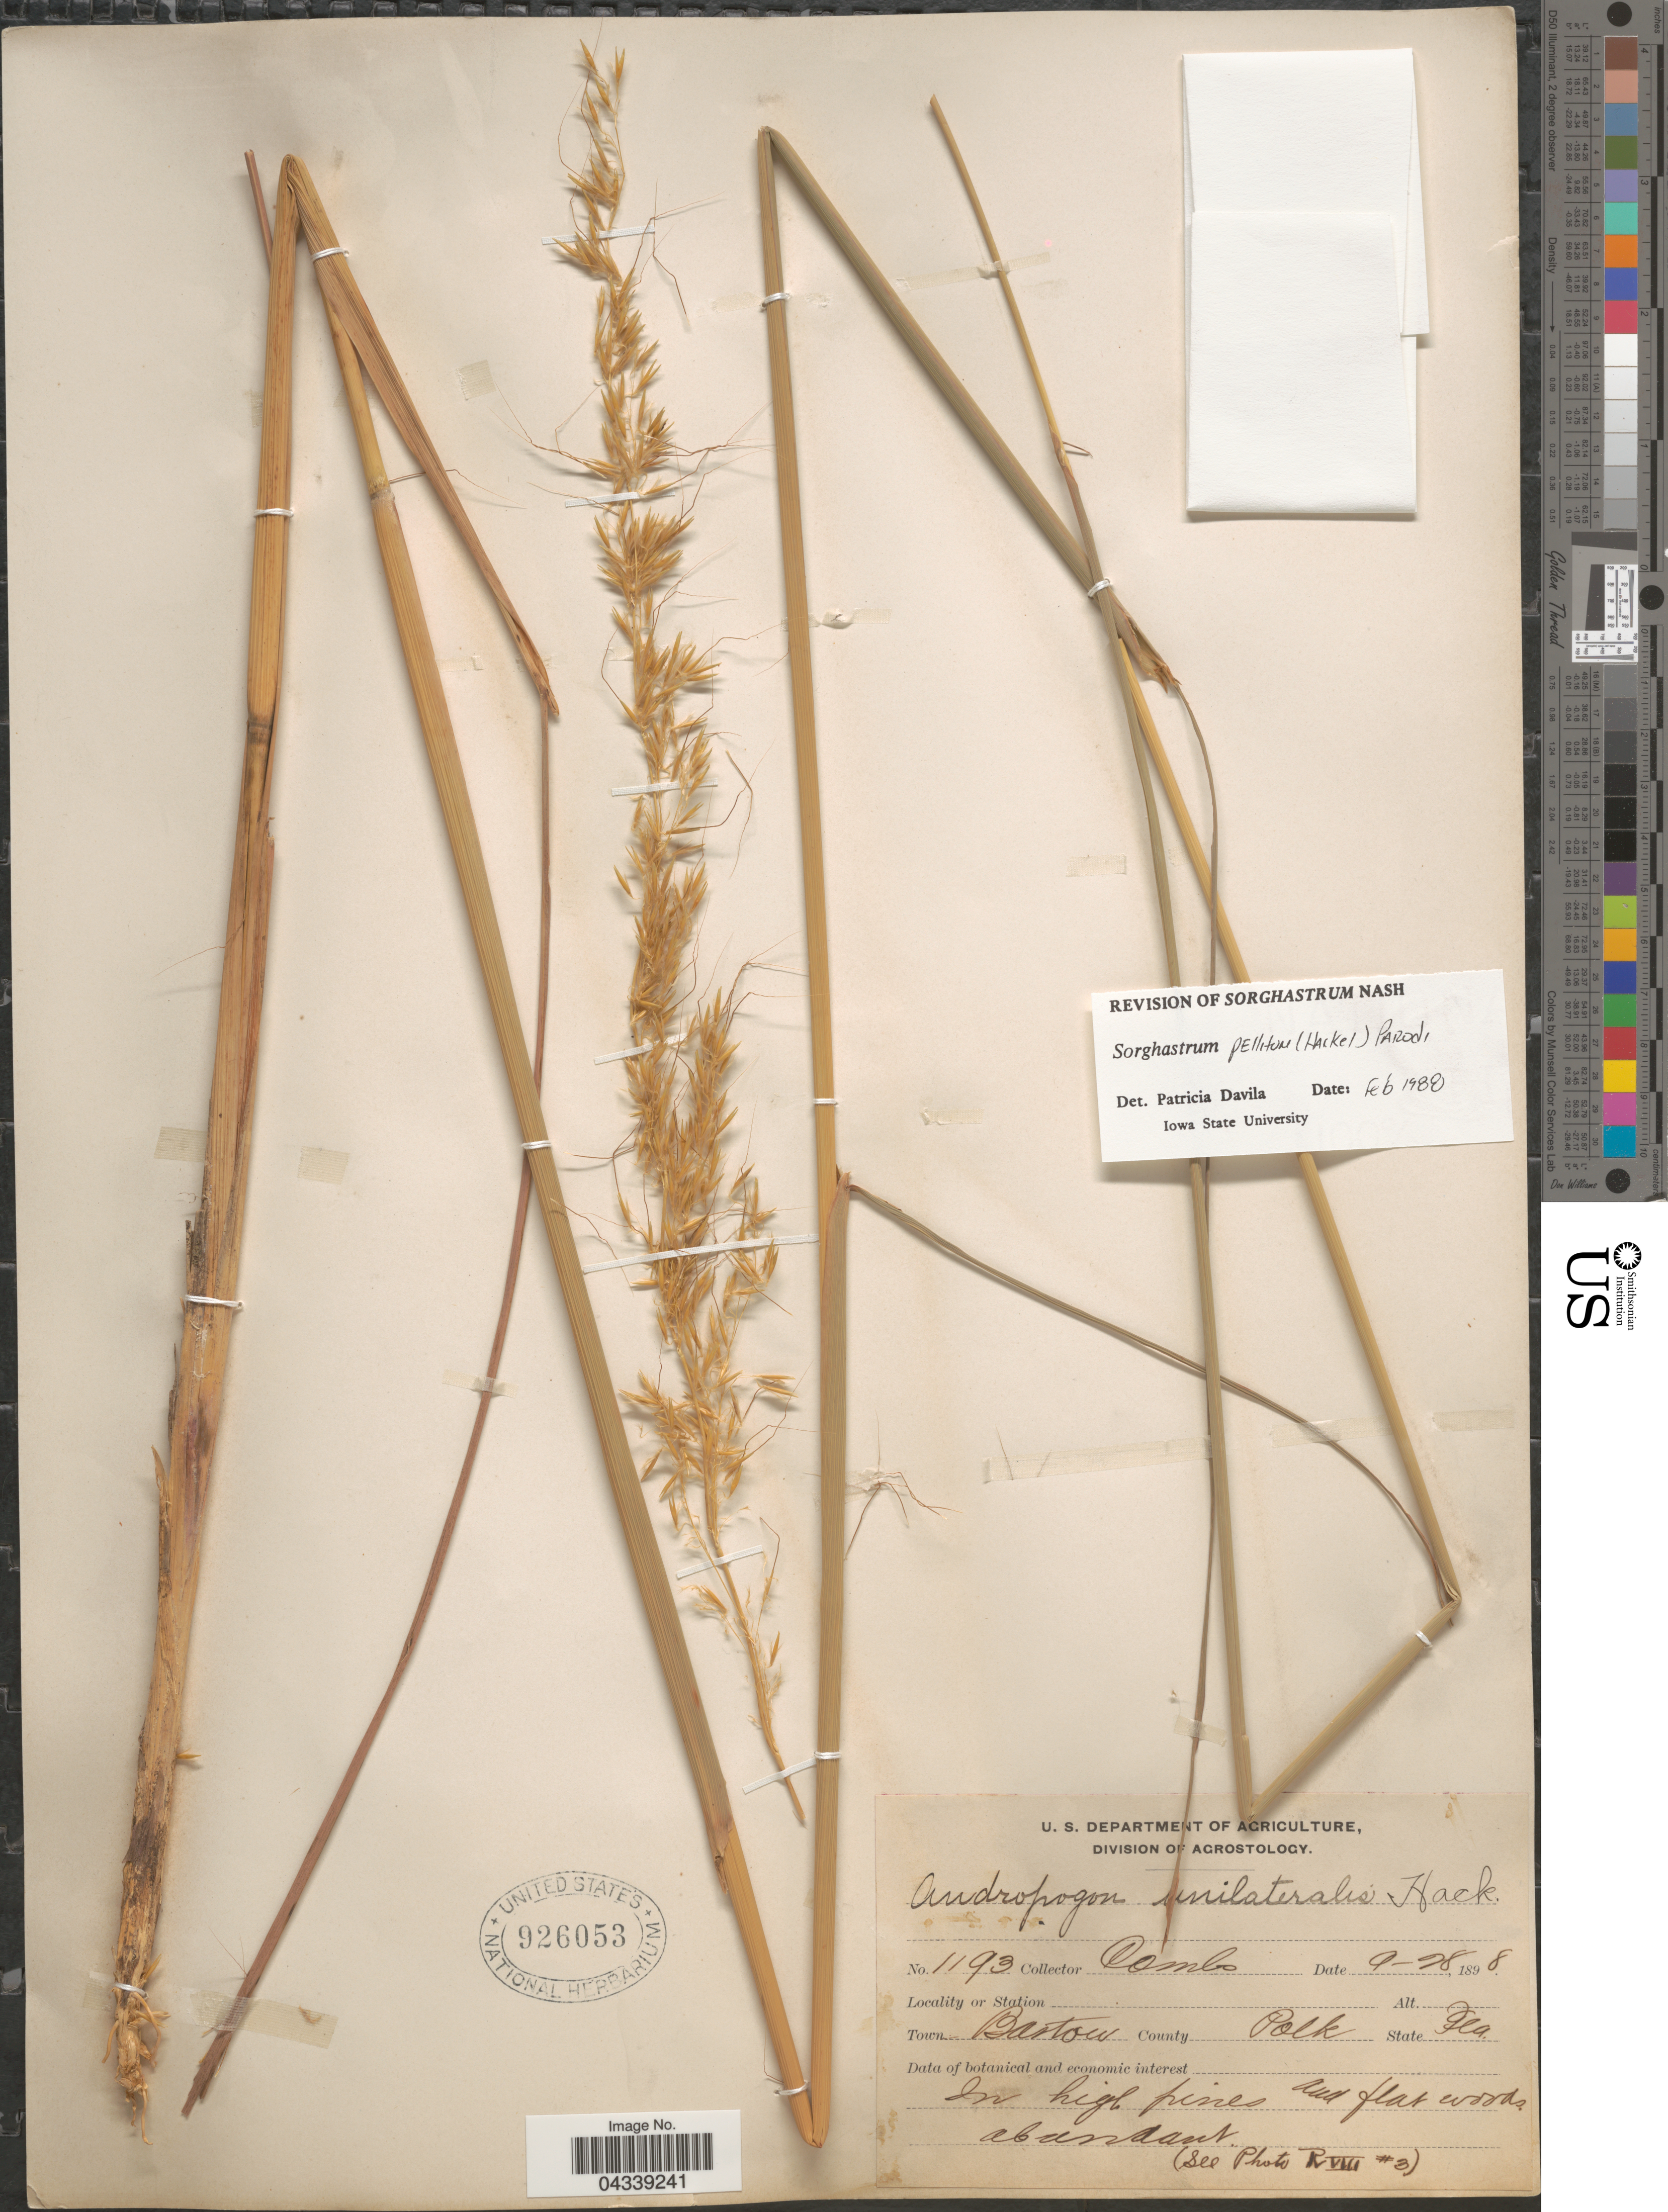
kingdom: Plantae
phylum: Tracheophyta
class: Liliopsida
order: Poales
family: Poaceae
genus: Sorghastrum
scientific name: Sorghastrum pellitum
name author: (Hack.) Parodi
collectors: -. Combs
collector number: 1193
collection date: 1898-09-28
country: United States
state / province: Florida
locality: Town Bartow. County Polk.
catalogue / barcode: US 926053